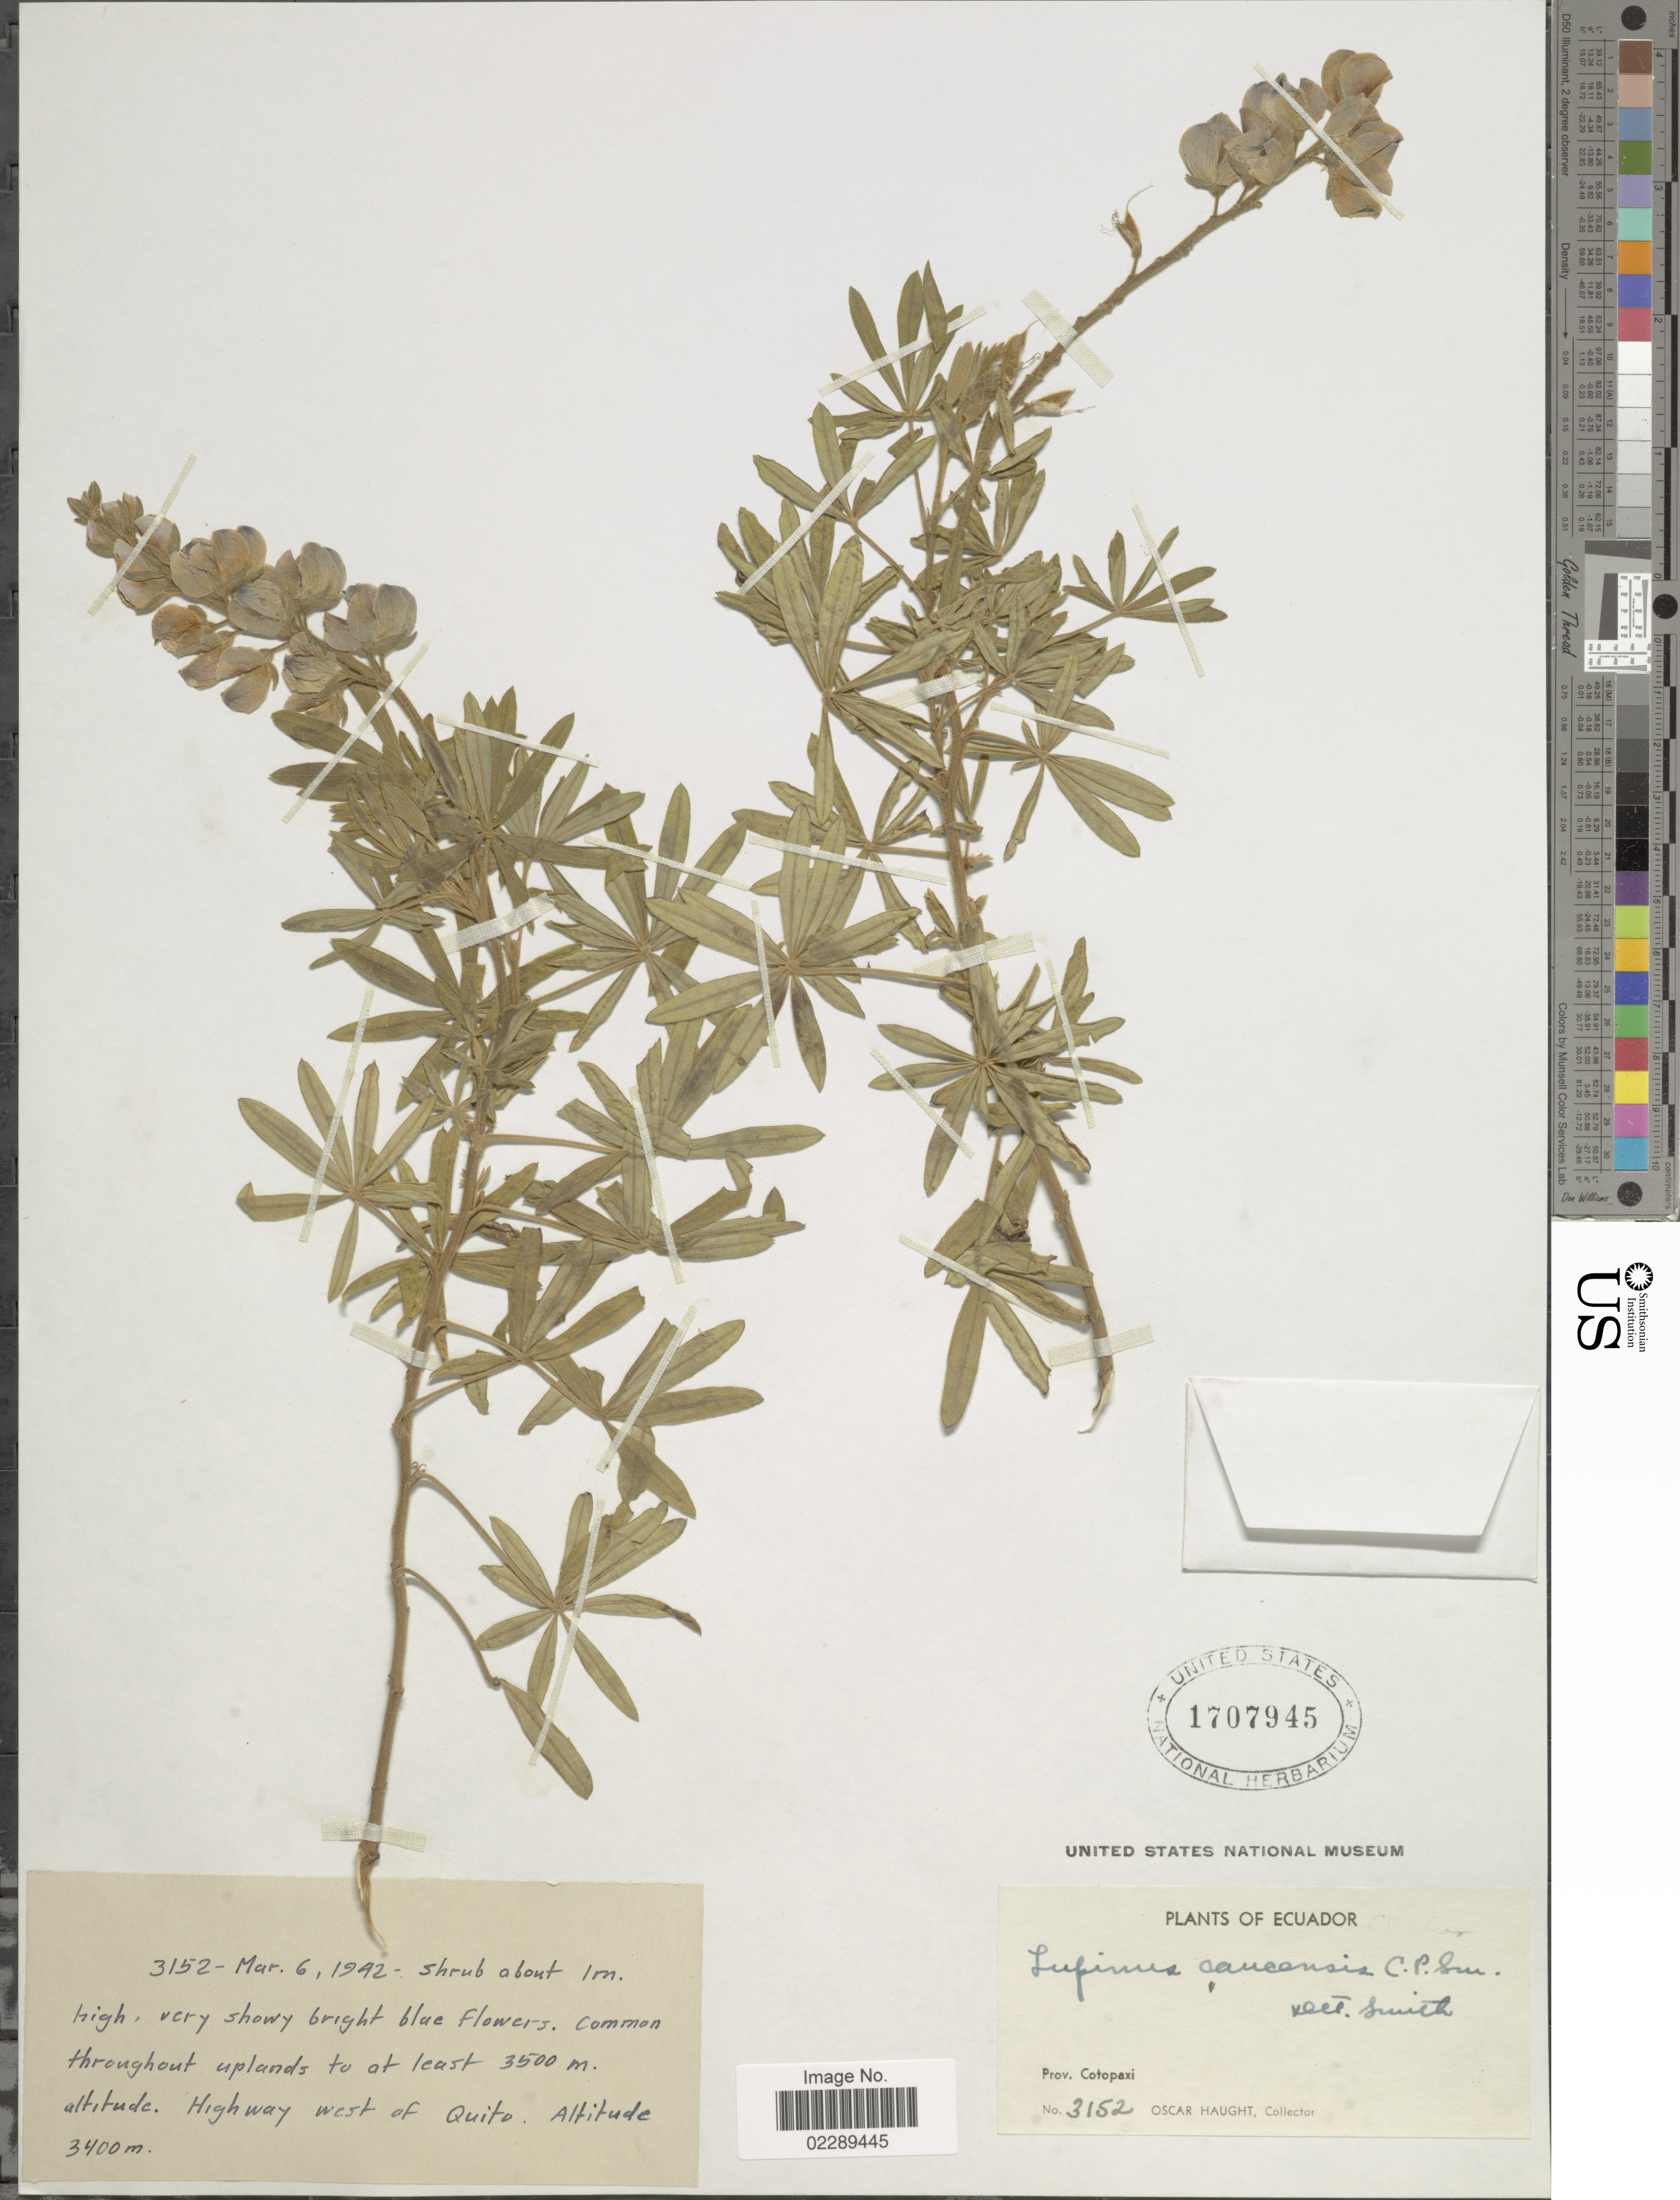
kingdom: Plantae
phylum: Tracheophyta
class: Magnoliopsida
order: Fabales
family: Fabaceae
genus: Lupinus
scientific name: Lupinus caucensis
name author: C.P. Sm.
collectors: O. L. Haught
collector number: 3152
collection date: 1942-03-06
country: Ecuador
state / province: Cotopaxi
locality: Highway west of Quito. Prov. Cotopaxi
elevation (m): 3400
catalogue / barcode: US 1707945